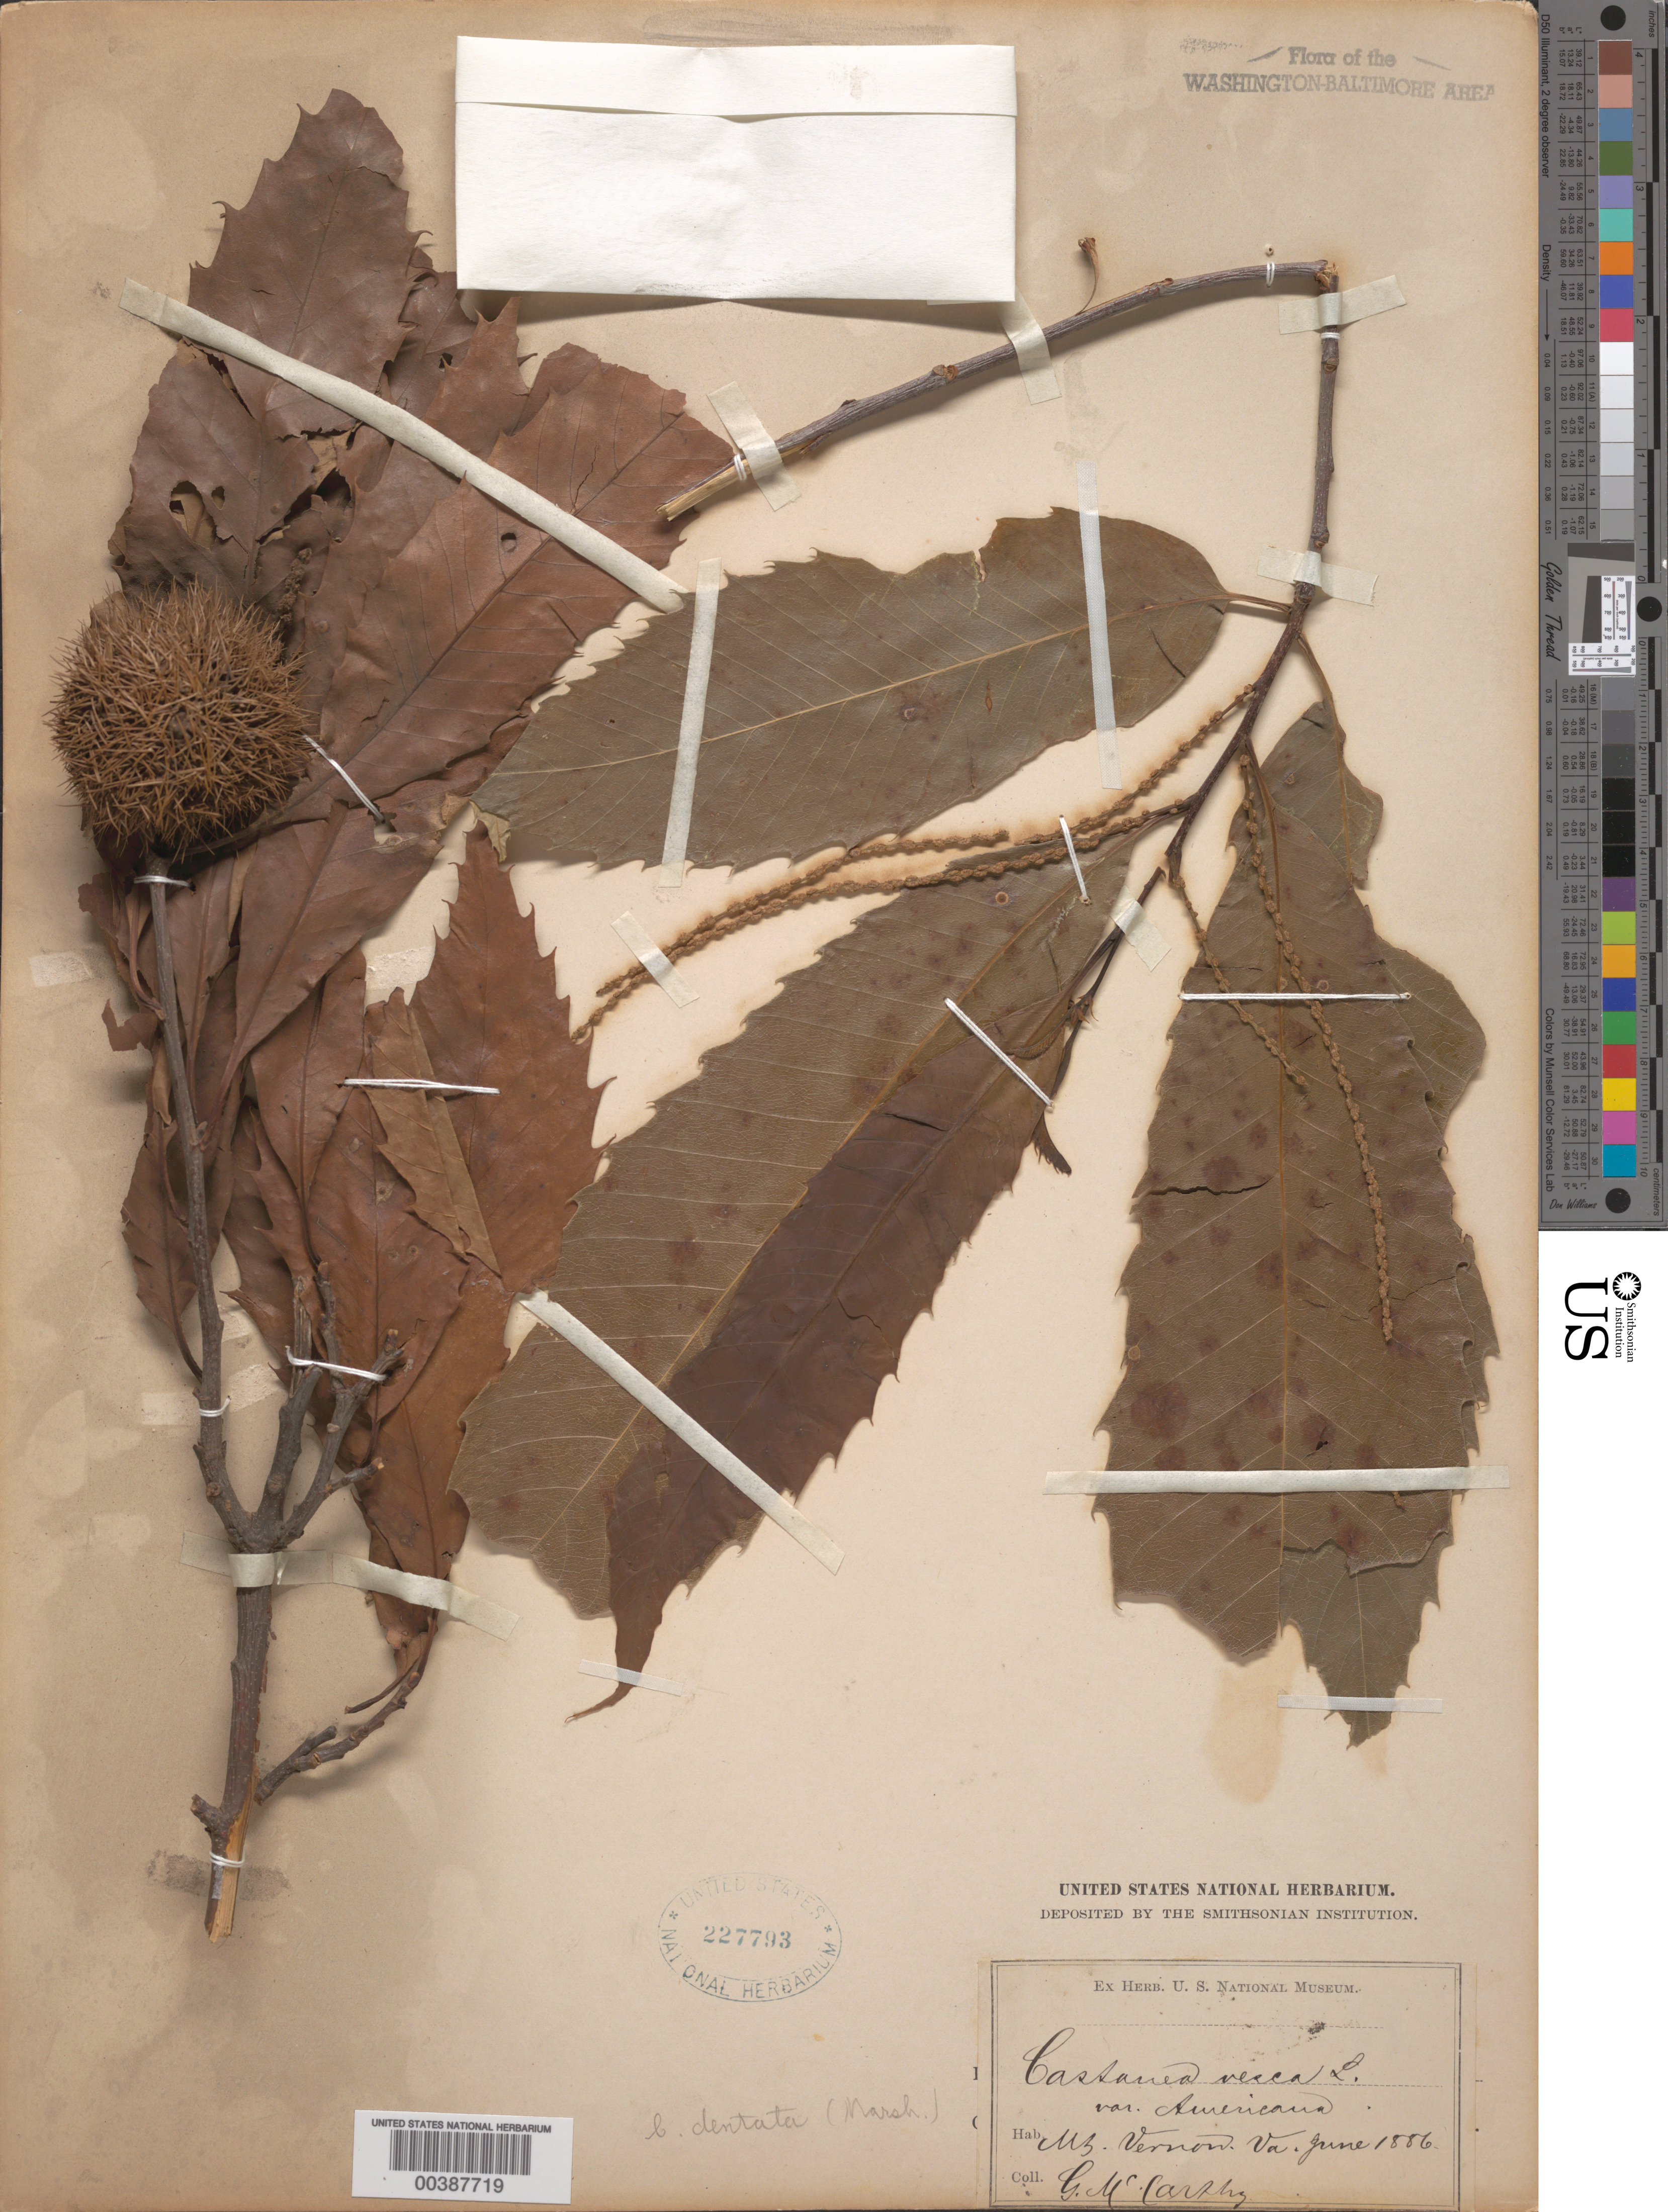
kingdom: Plantae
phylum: Tracheophyta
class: Magnoliopsida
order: Fagales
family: Fagaceae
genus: Castanea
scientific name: Castanea dentata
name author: (Marshall) Borkh.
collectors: G. McCarthy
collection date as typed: Jun 1886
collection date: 1886-06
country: United States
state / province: Virginia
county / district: Fairfax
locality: Mount Vernon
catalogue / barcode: US 227793